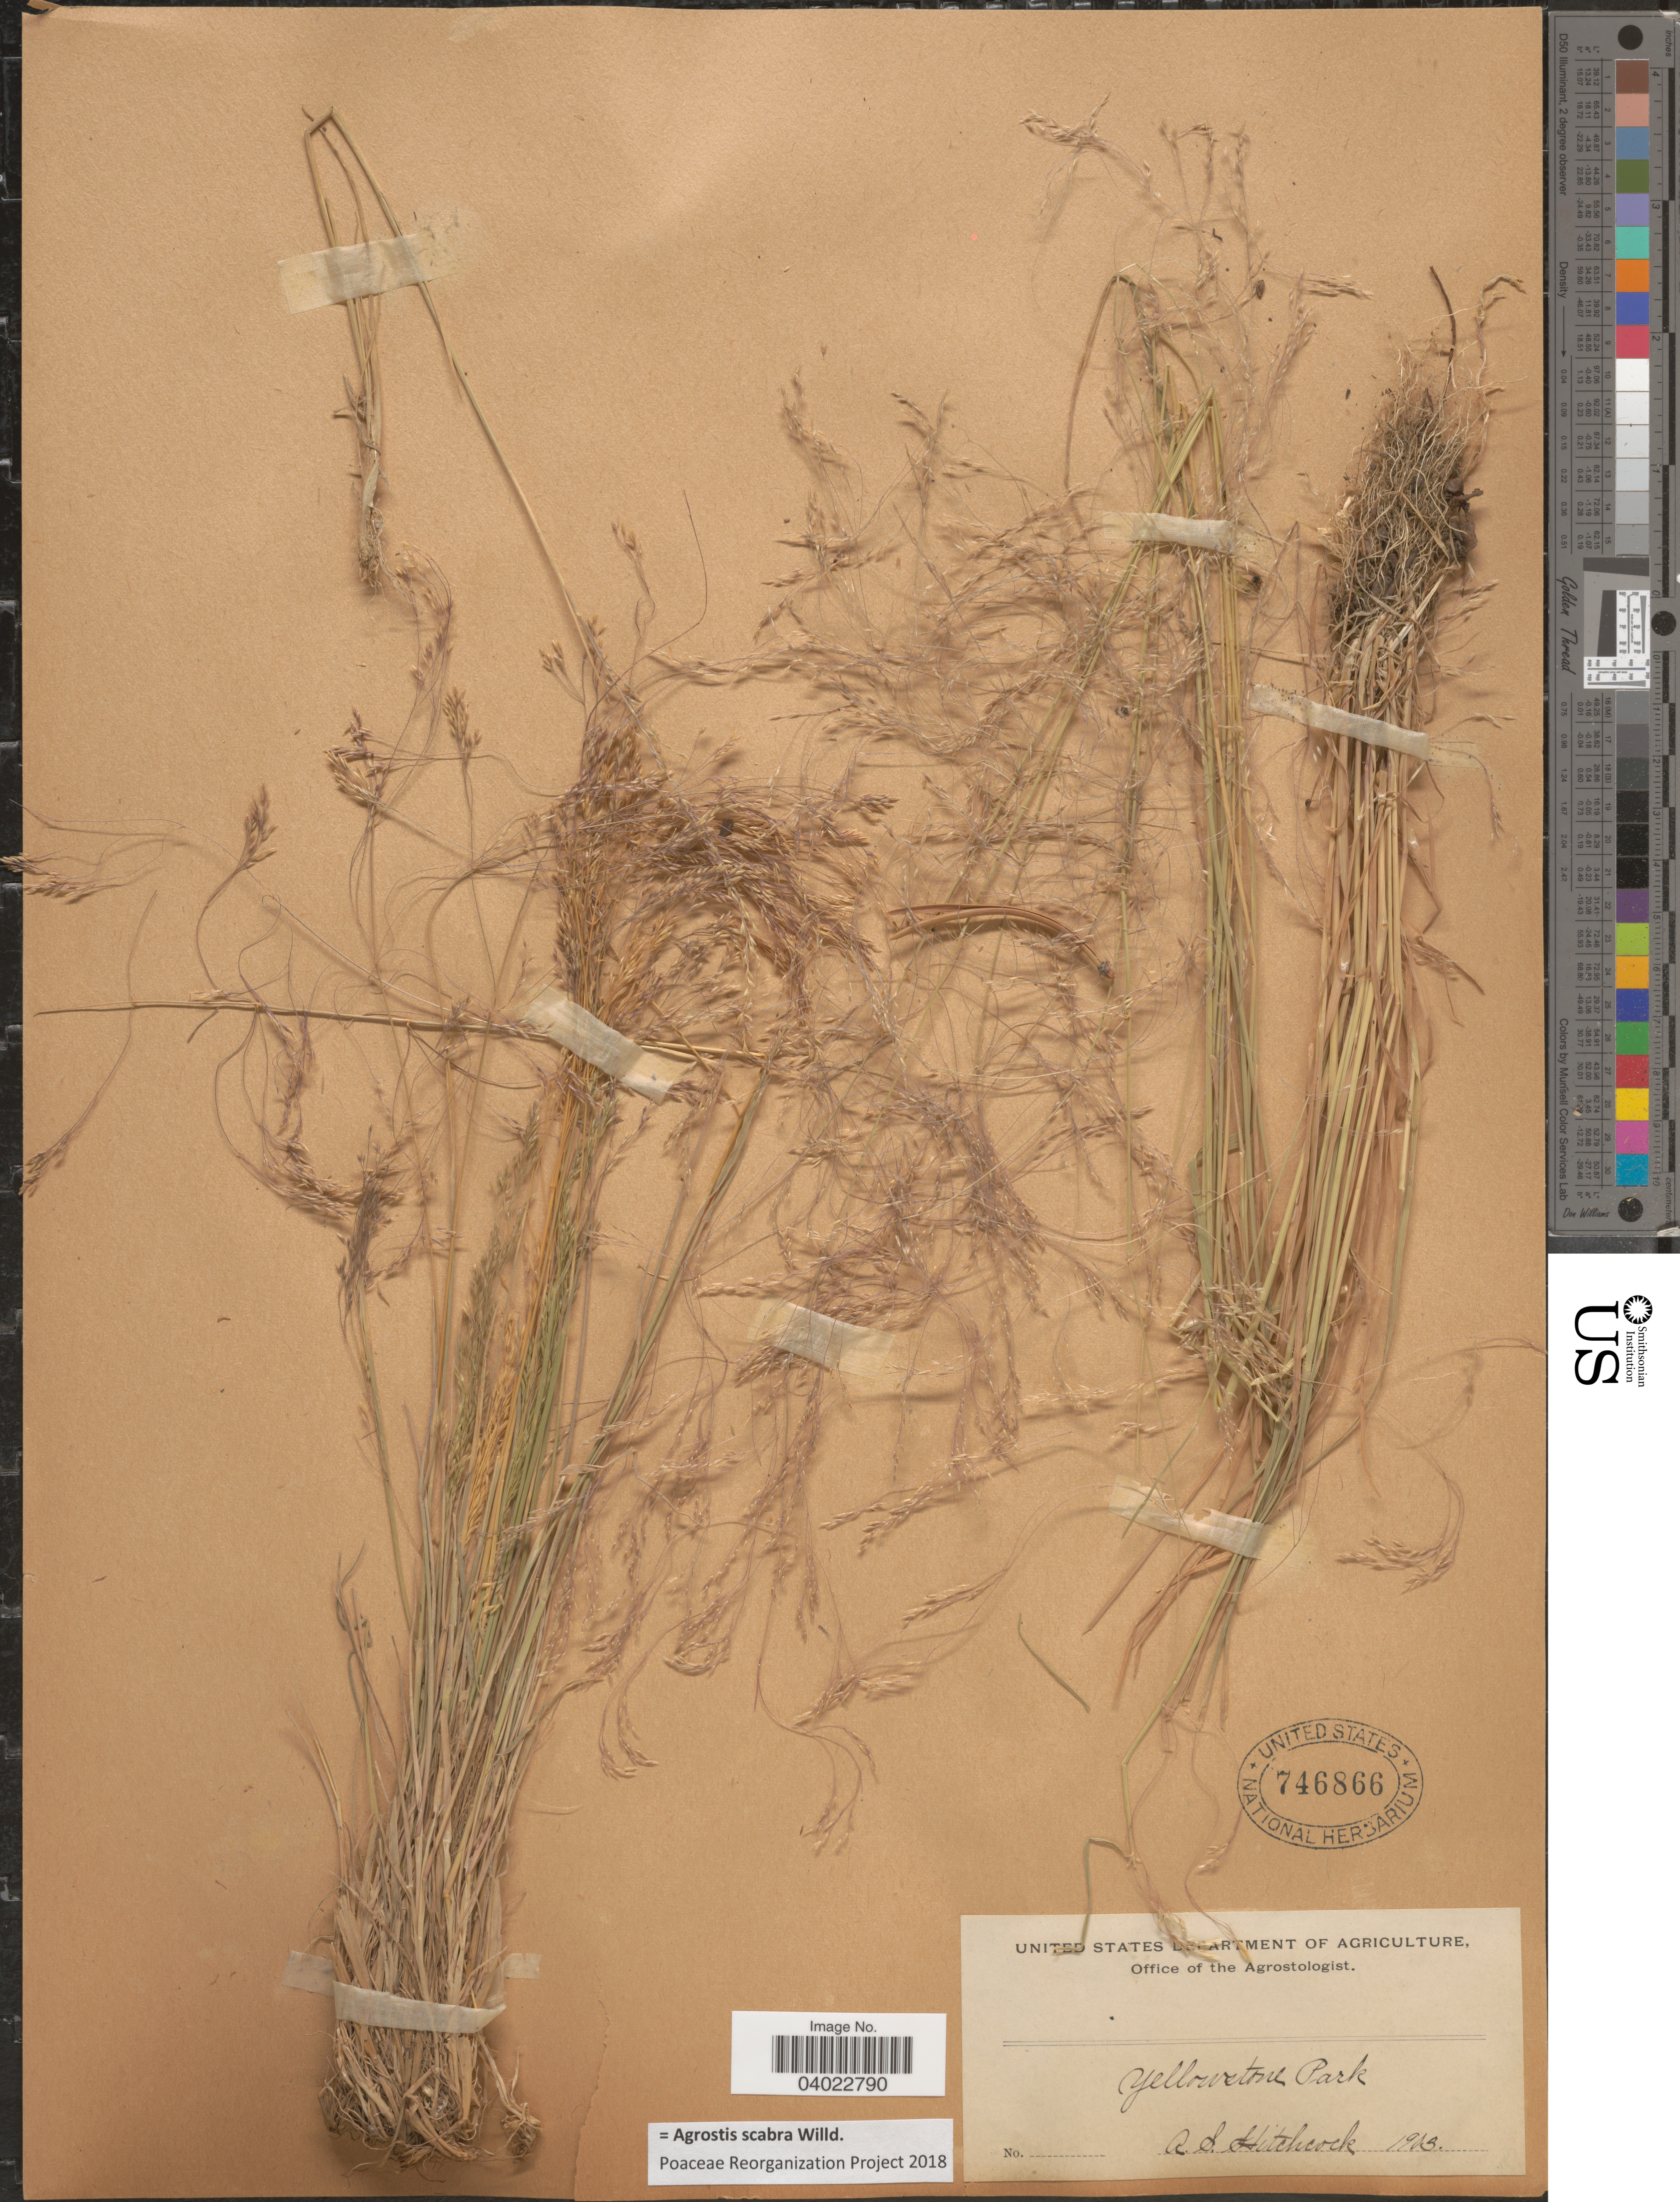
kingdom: Plantae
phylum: Tracheophyta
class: Liliopsida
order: Poales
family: Poaceae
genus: Agrostis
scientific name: Agrostis scabra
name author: Willd.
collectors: A. S. Hitchcock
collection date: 1903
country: United States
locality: Yellowstone Park.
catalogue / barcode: US 746866